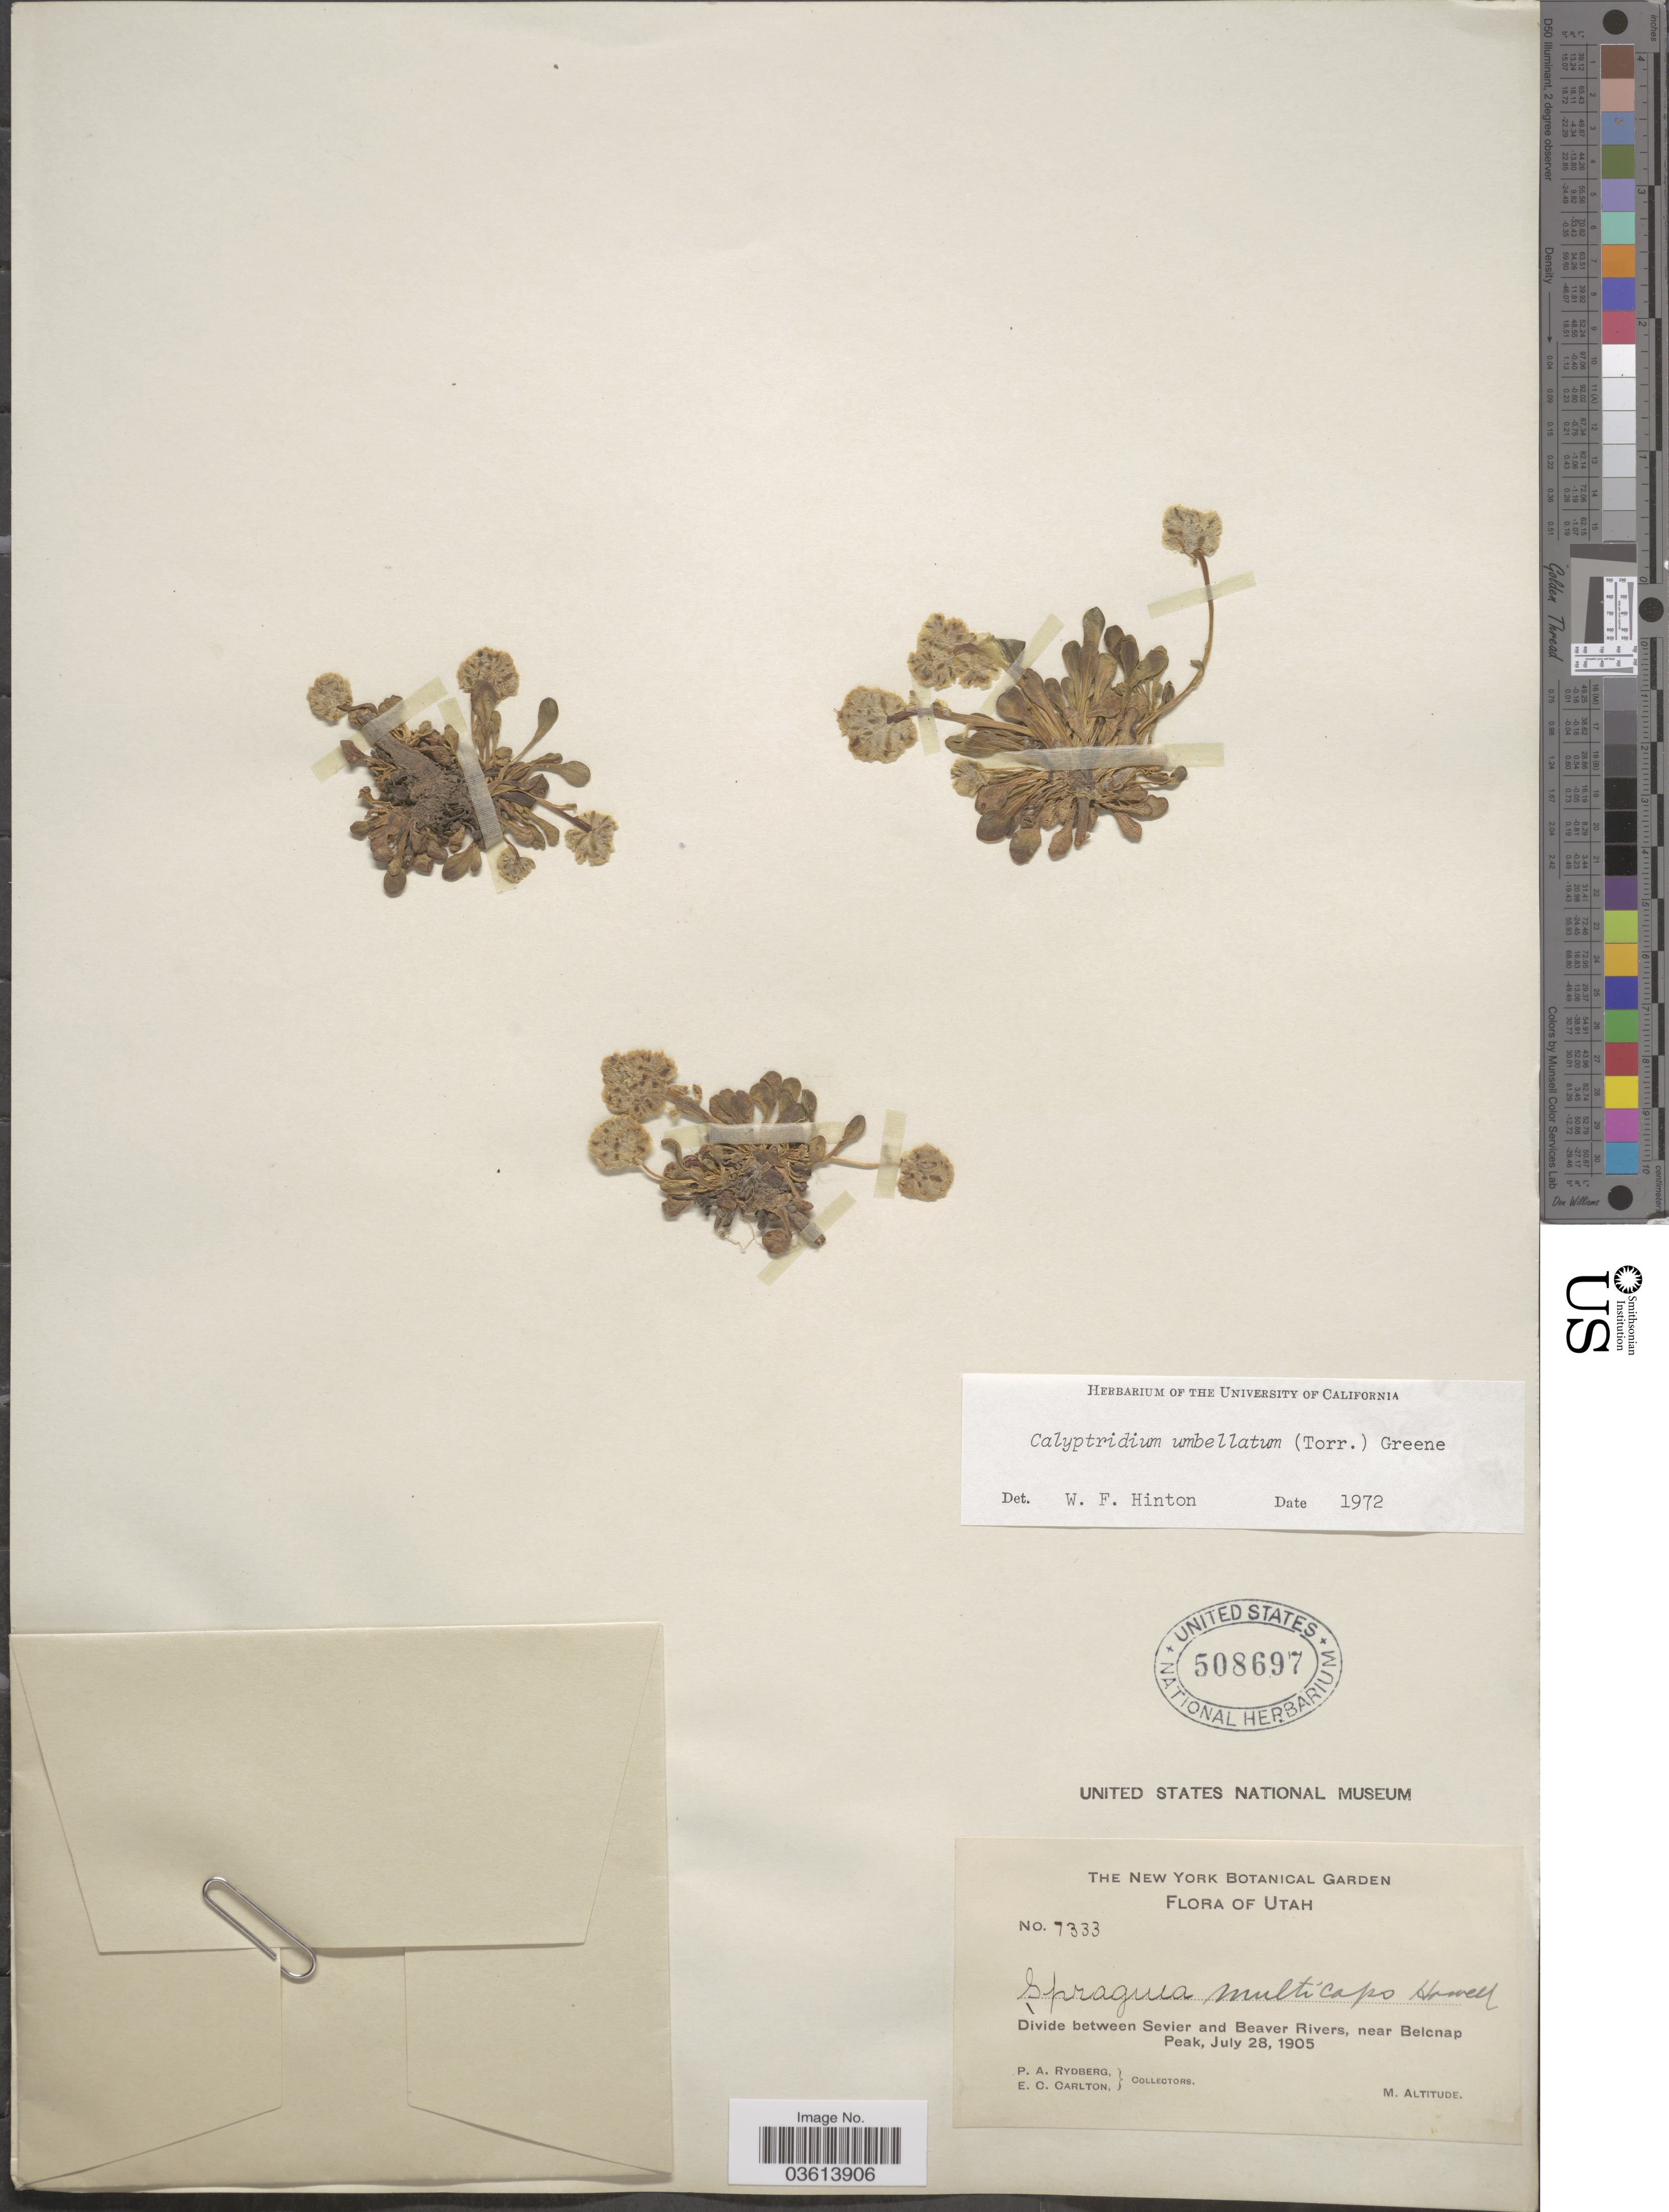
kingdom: Plantae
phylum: Tracheophyta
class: Magnoliopsida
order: Caryophyllales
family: Montiaceae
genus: Calyptridium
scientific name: Calyptridium umbellatum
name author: (Torr.) Greene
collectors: P. A. Rydberg & E. Carlton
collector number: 7333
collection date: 1905-07-28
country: United States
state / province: Utah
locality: Divide between Sevier and Beaver Rivers, near Belcnap Peak.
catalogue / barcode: US 508697